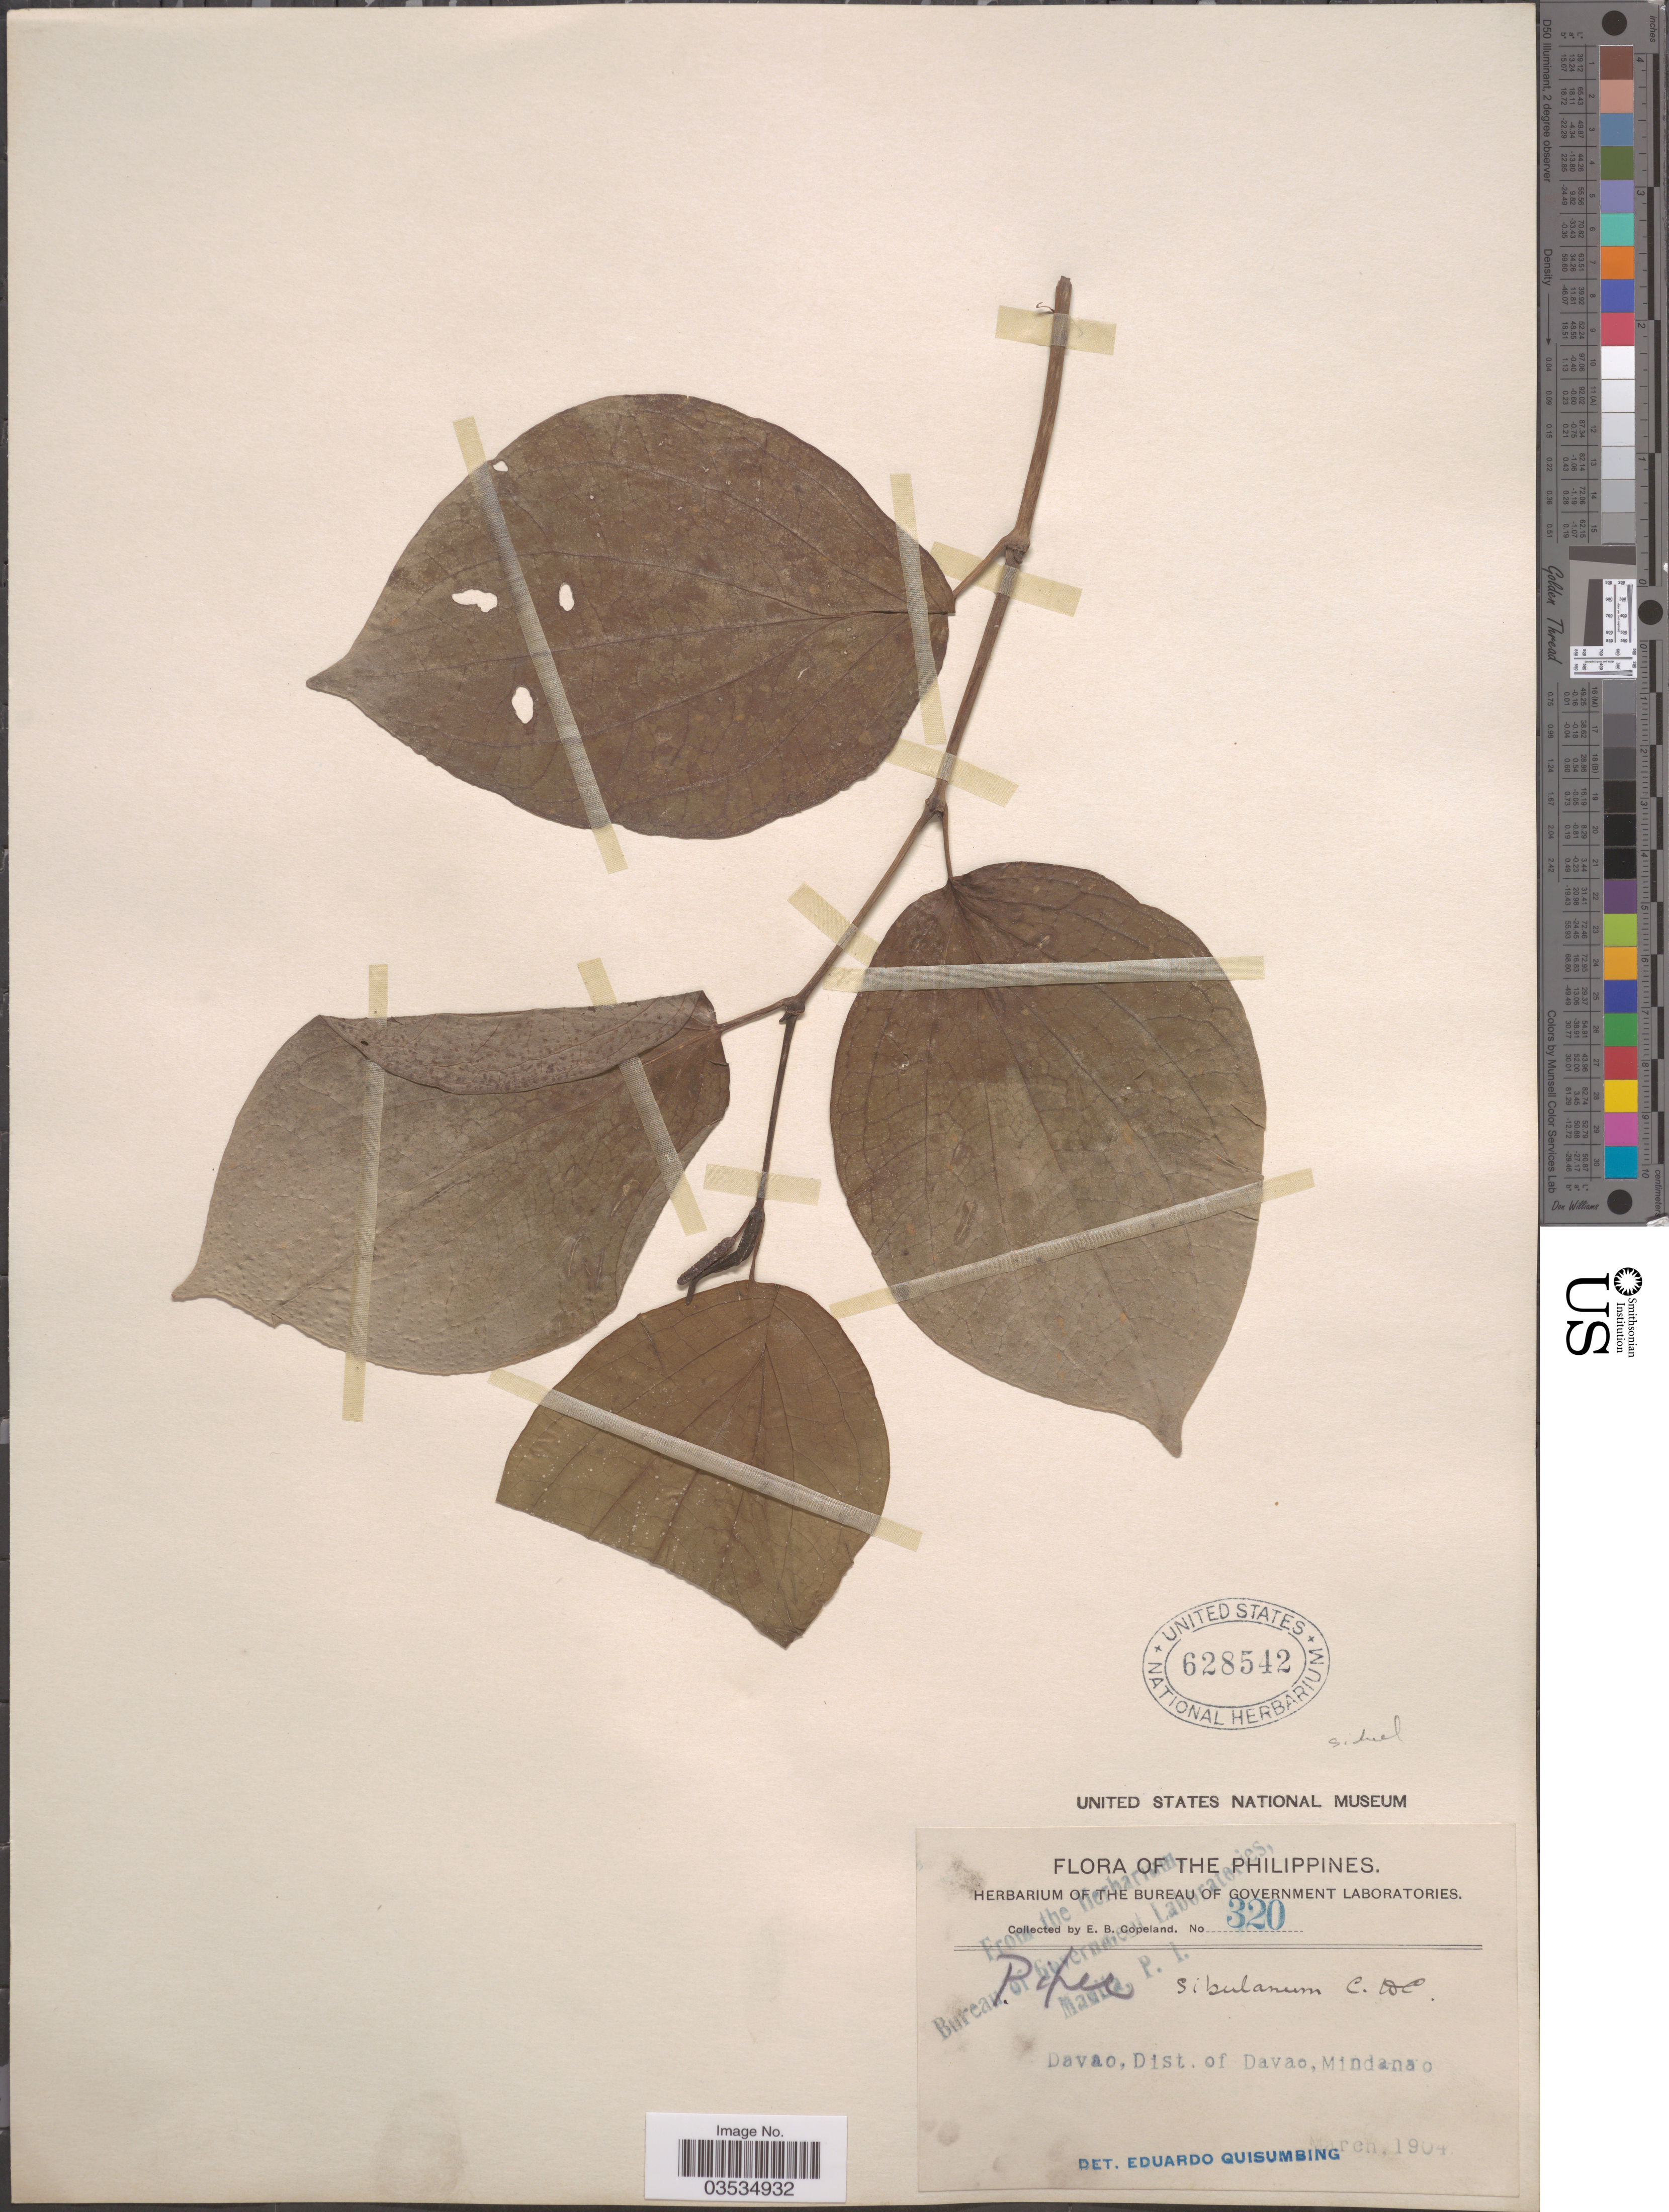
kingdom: Plantae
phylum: Tracheophyta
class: Magnoliopsida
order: Piperales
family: Piperaceae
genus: Piper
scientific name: Piper sibulanum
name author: C. DC.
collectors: E. B. Copeland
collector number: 320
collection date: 1904-03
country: Philippines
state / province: Davao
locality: Dist. of Davao, Mindanao.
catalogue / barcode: US 628542